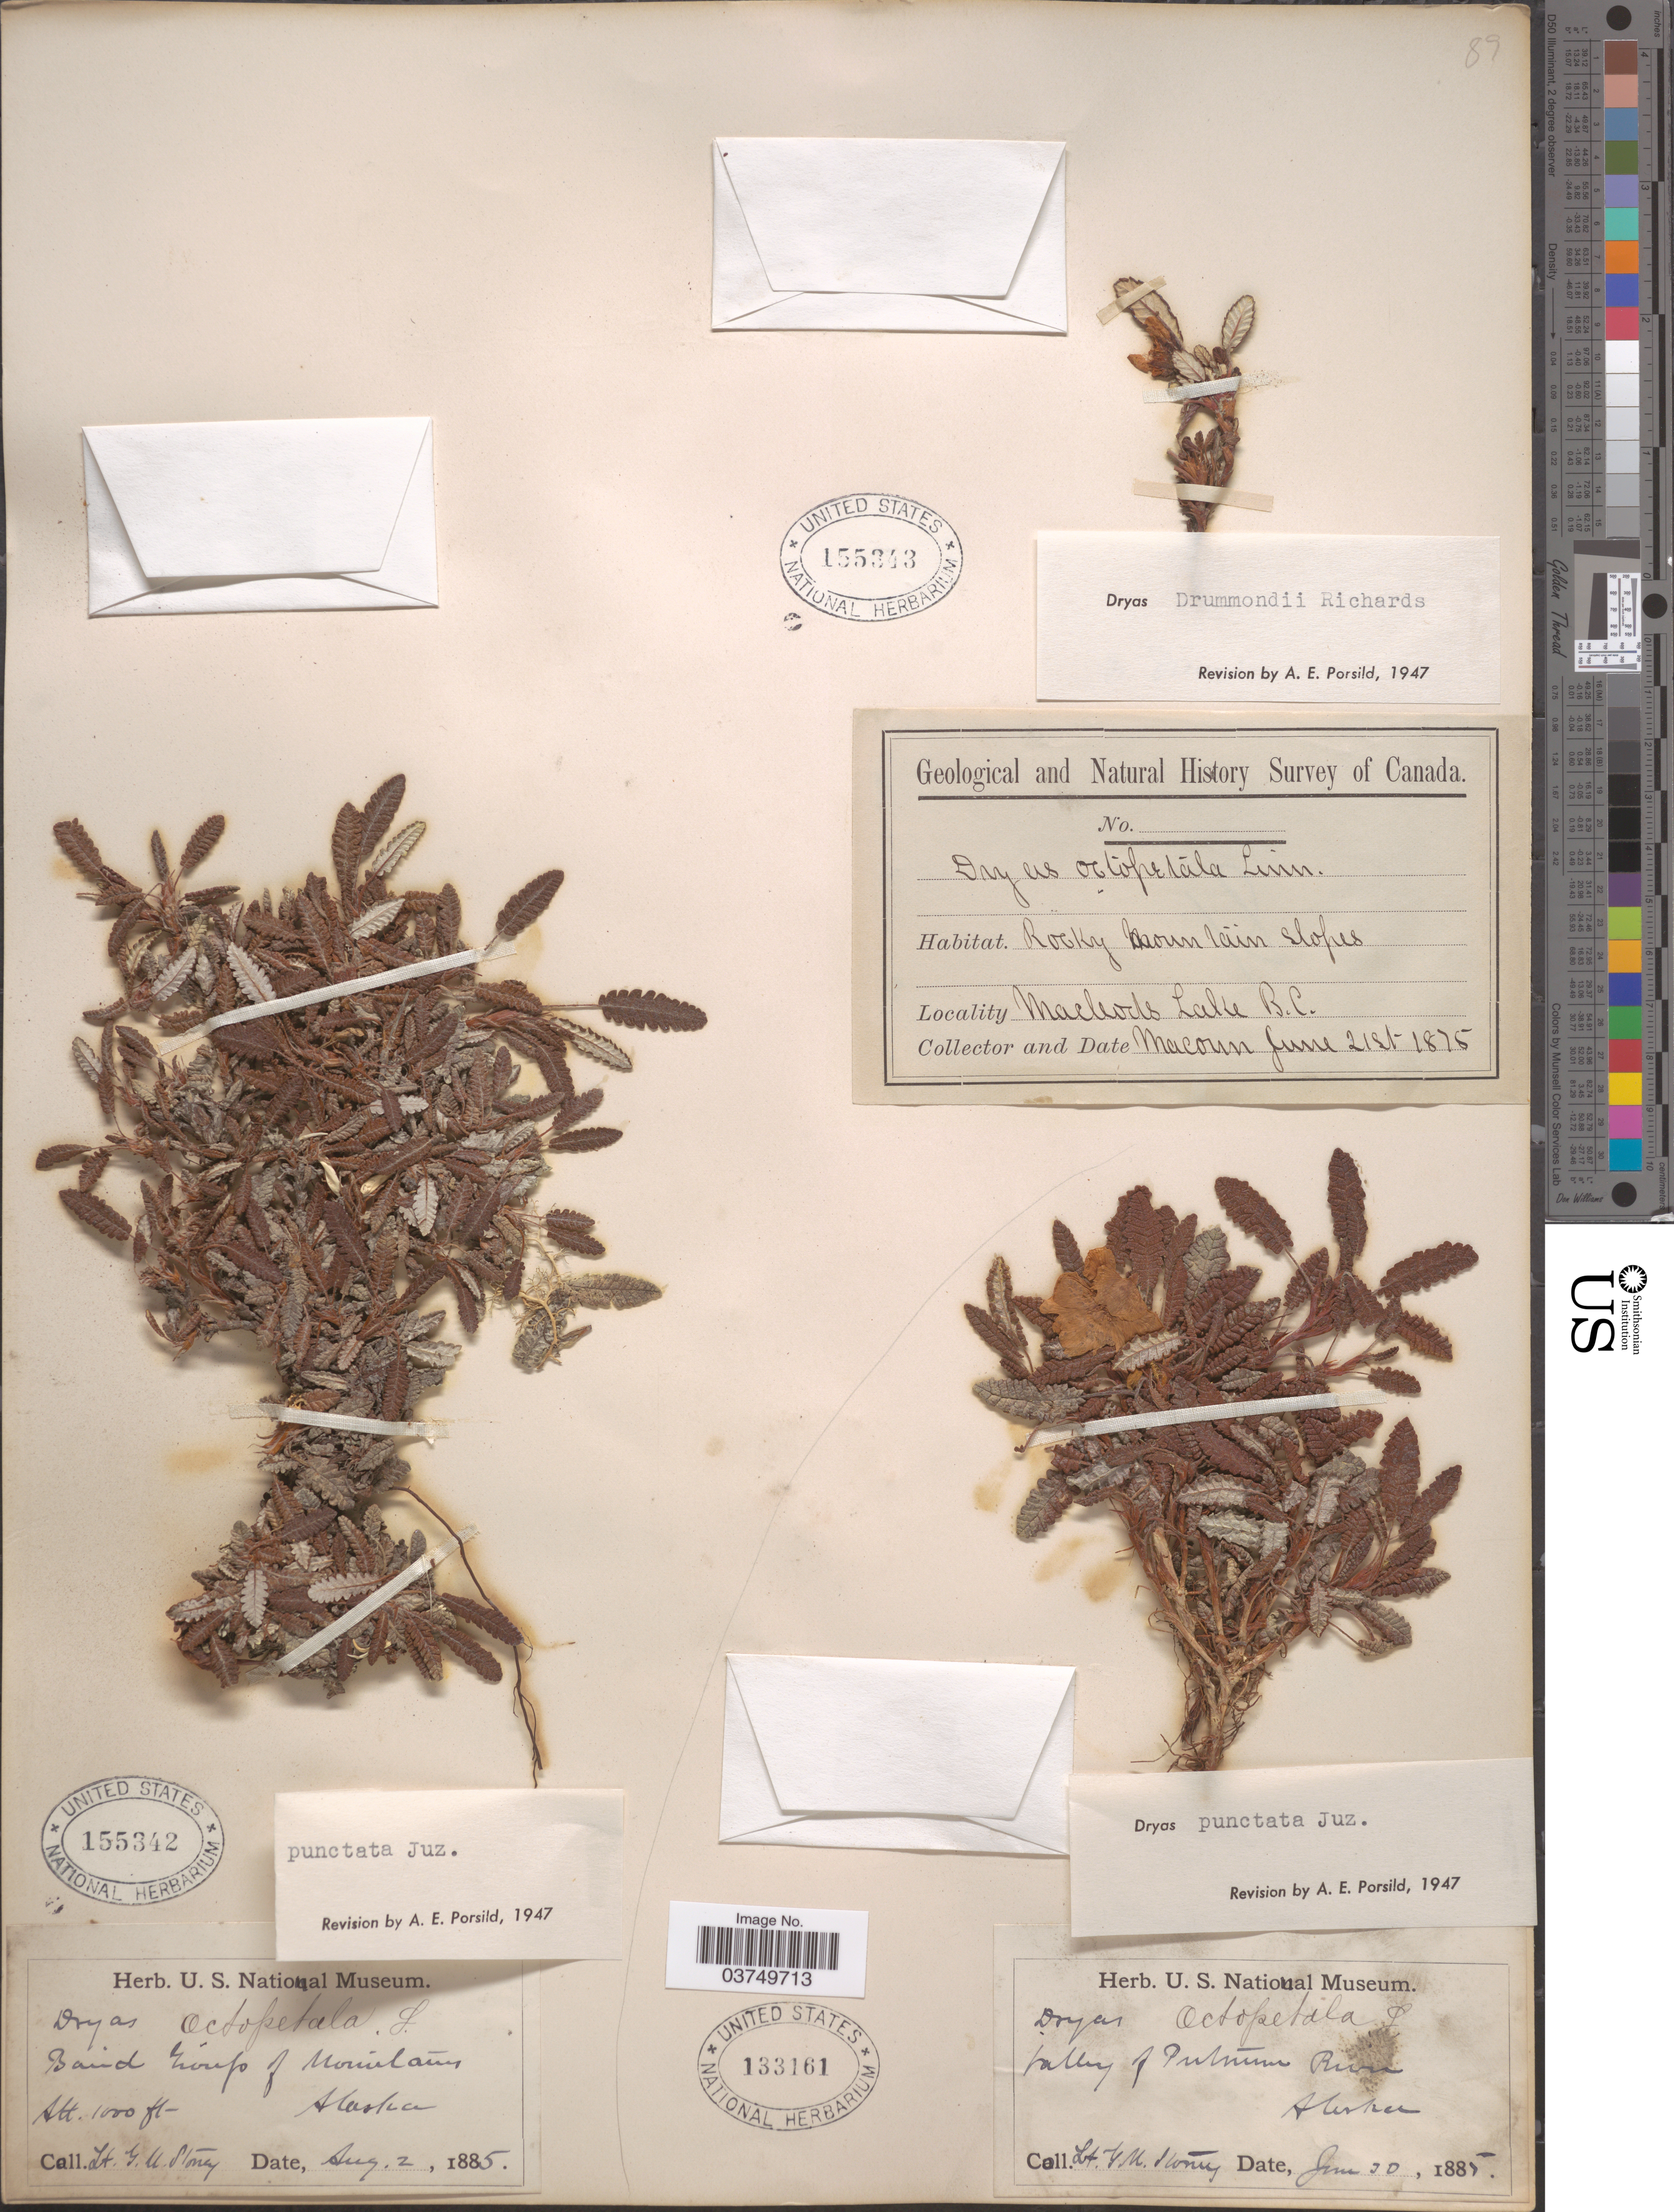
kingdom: Plantae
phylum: Tracheophyta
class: Magnoliopsida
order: Rosales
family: Rosaceae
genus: Dryas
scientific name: Dryas punctata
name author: Juz.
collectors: G. Stoney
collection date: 1885-08-02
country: United States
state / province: Alaska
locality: Baird Group of Mountains.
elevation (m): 305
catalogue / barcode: US 155342-2